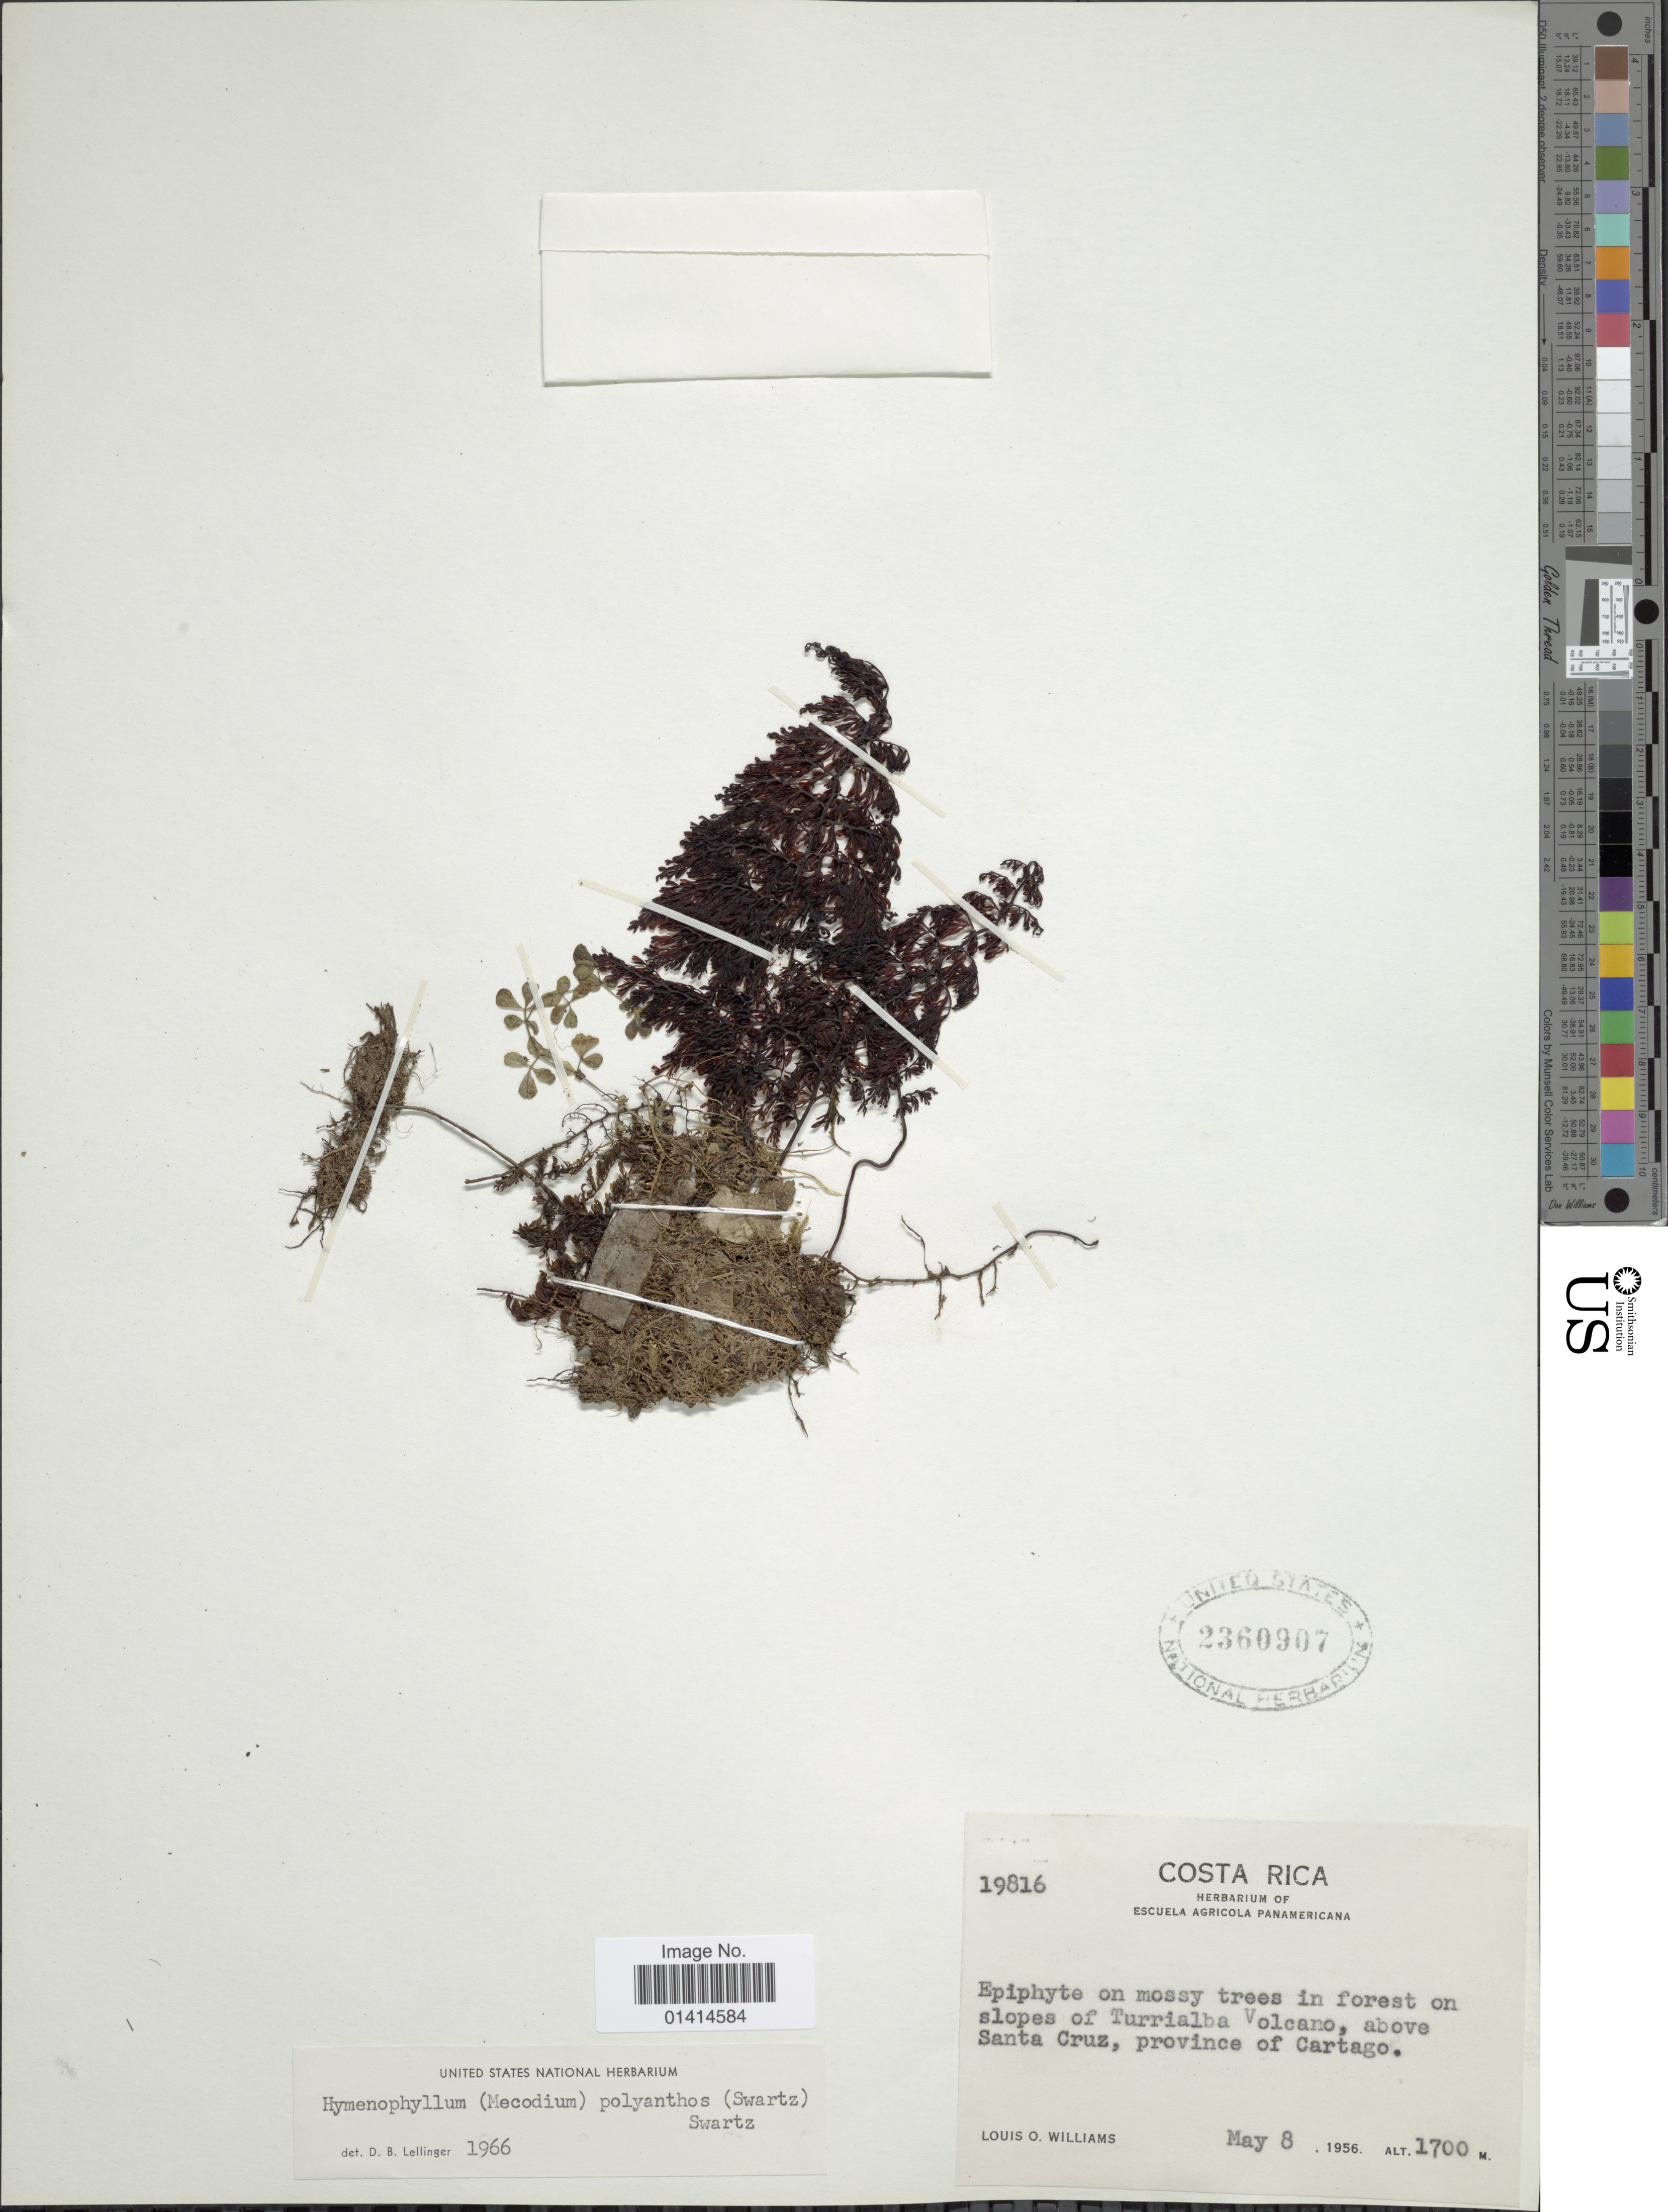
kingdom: Plantae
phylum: Tracheophyta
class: Polypodiopsida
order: Hymenophyllales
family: Hymenophyllaceae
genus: Hymenophyllum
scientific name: Hymenophyllum polyanthos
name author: (Sw.) Sw.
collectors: L. O. Williams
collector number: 19816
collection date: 1956-05-08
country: Costa Rica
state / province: Cartago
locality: On slopes of Turrialba Volcano, above Santa Cruz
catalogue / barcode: US 2360907